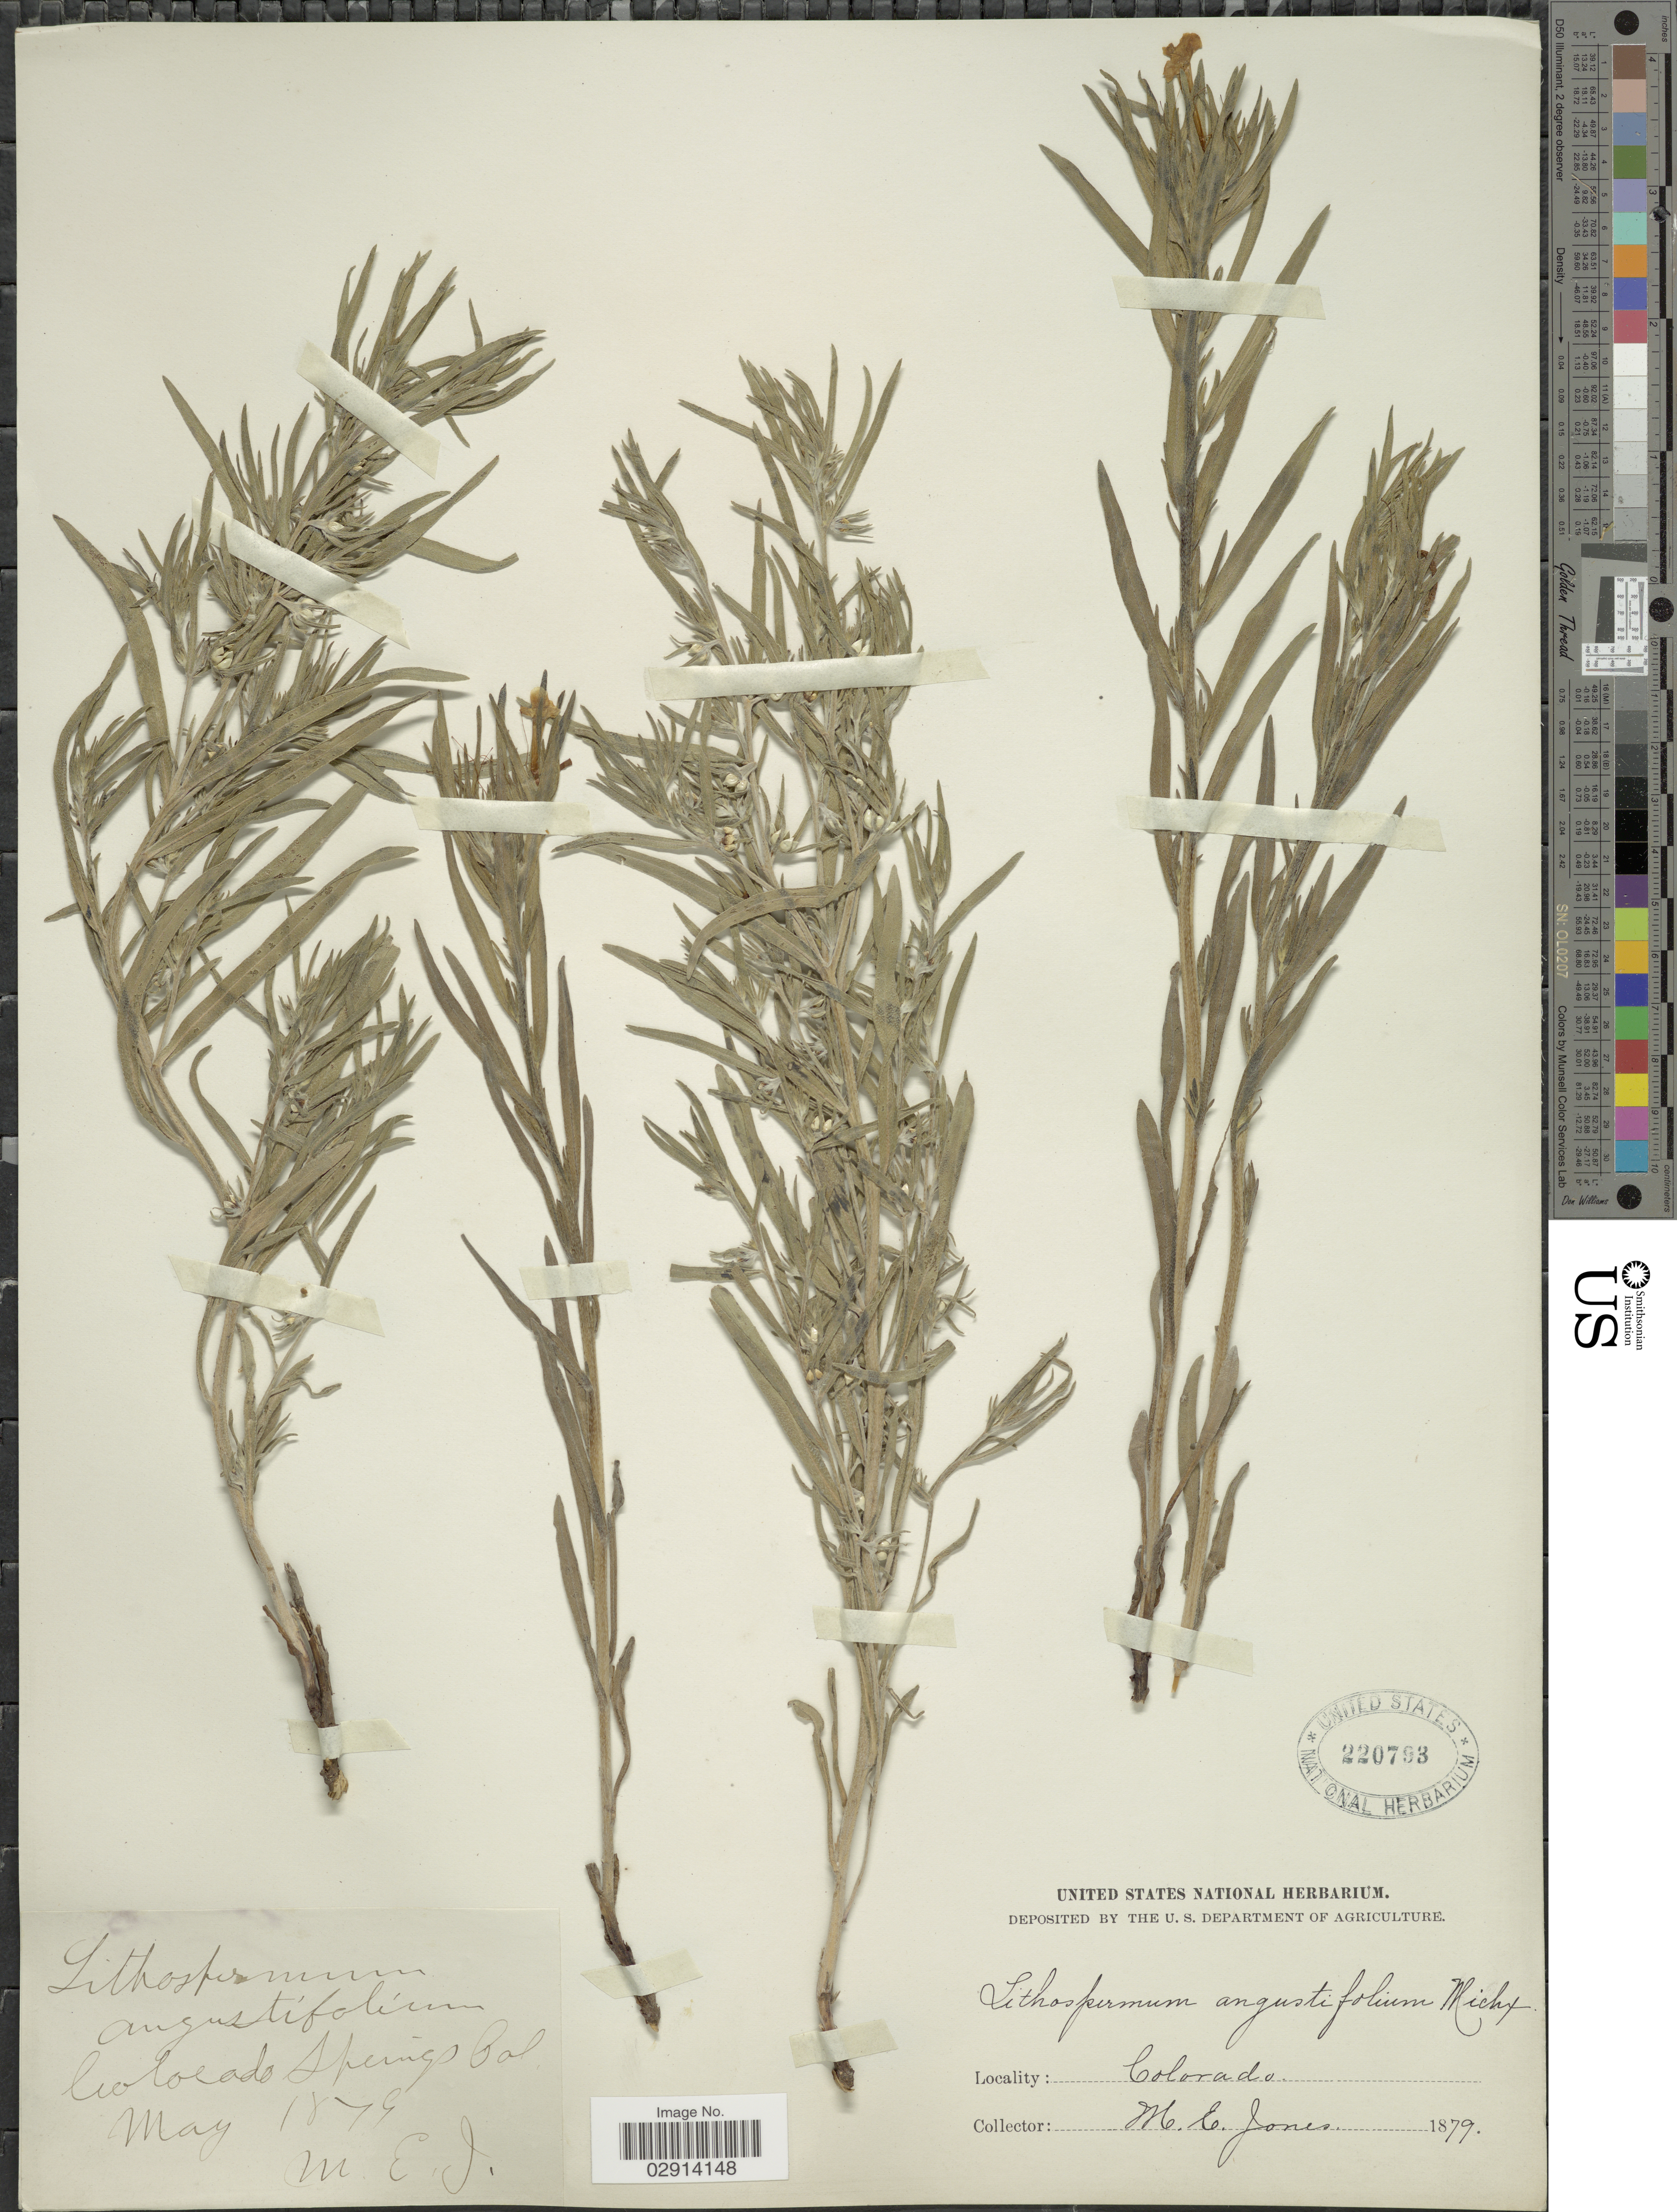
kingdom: Plantae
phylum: Tracheophyta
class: Magnoliopsida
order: Boraginales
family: Boraginaceae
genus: Lithospermum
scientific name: Lithospermum incisum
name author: Lehm.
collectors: M. E. Jones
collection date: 1879-05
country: United States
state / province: Colorado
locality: Colorado Springs Col.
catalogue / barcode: US 220793